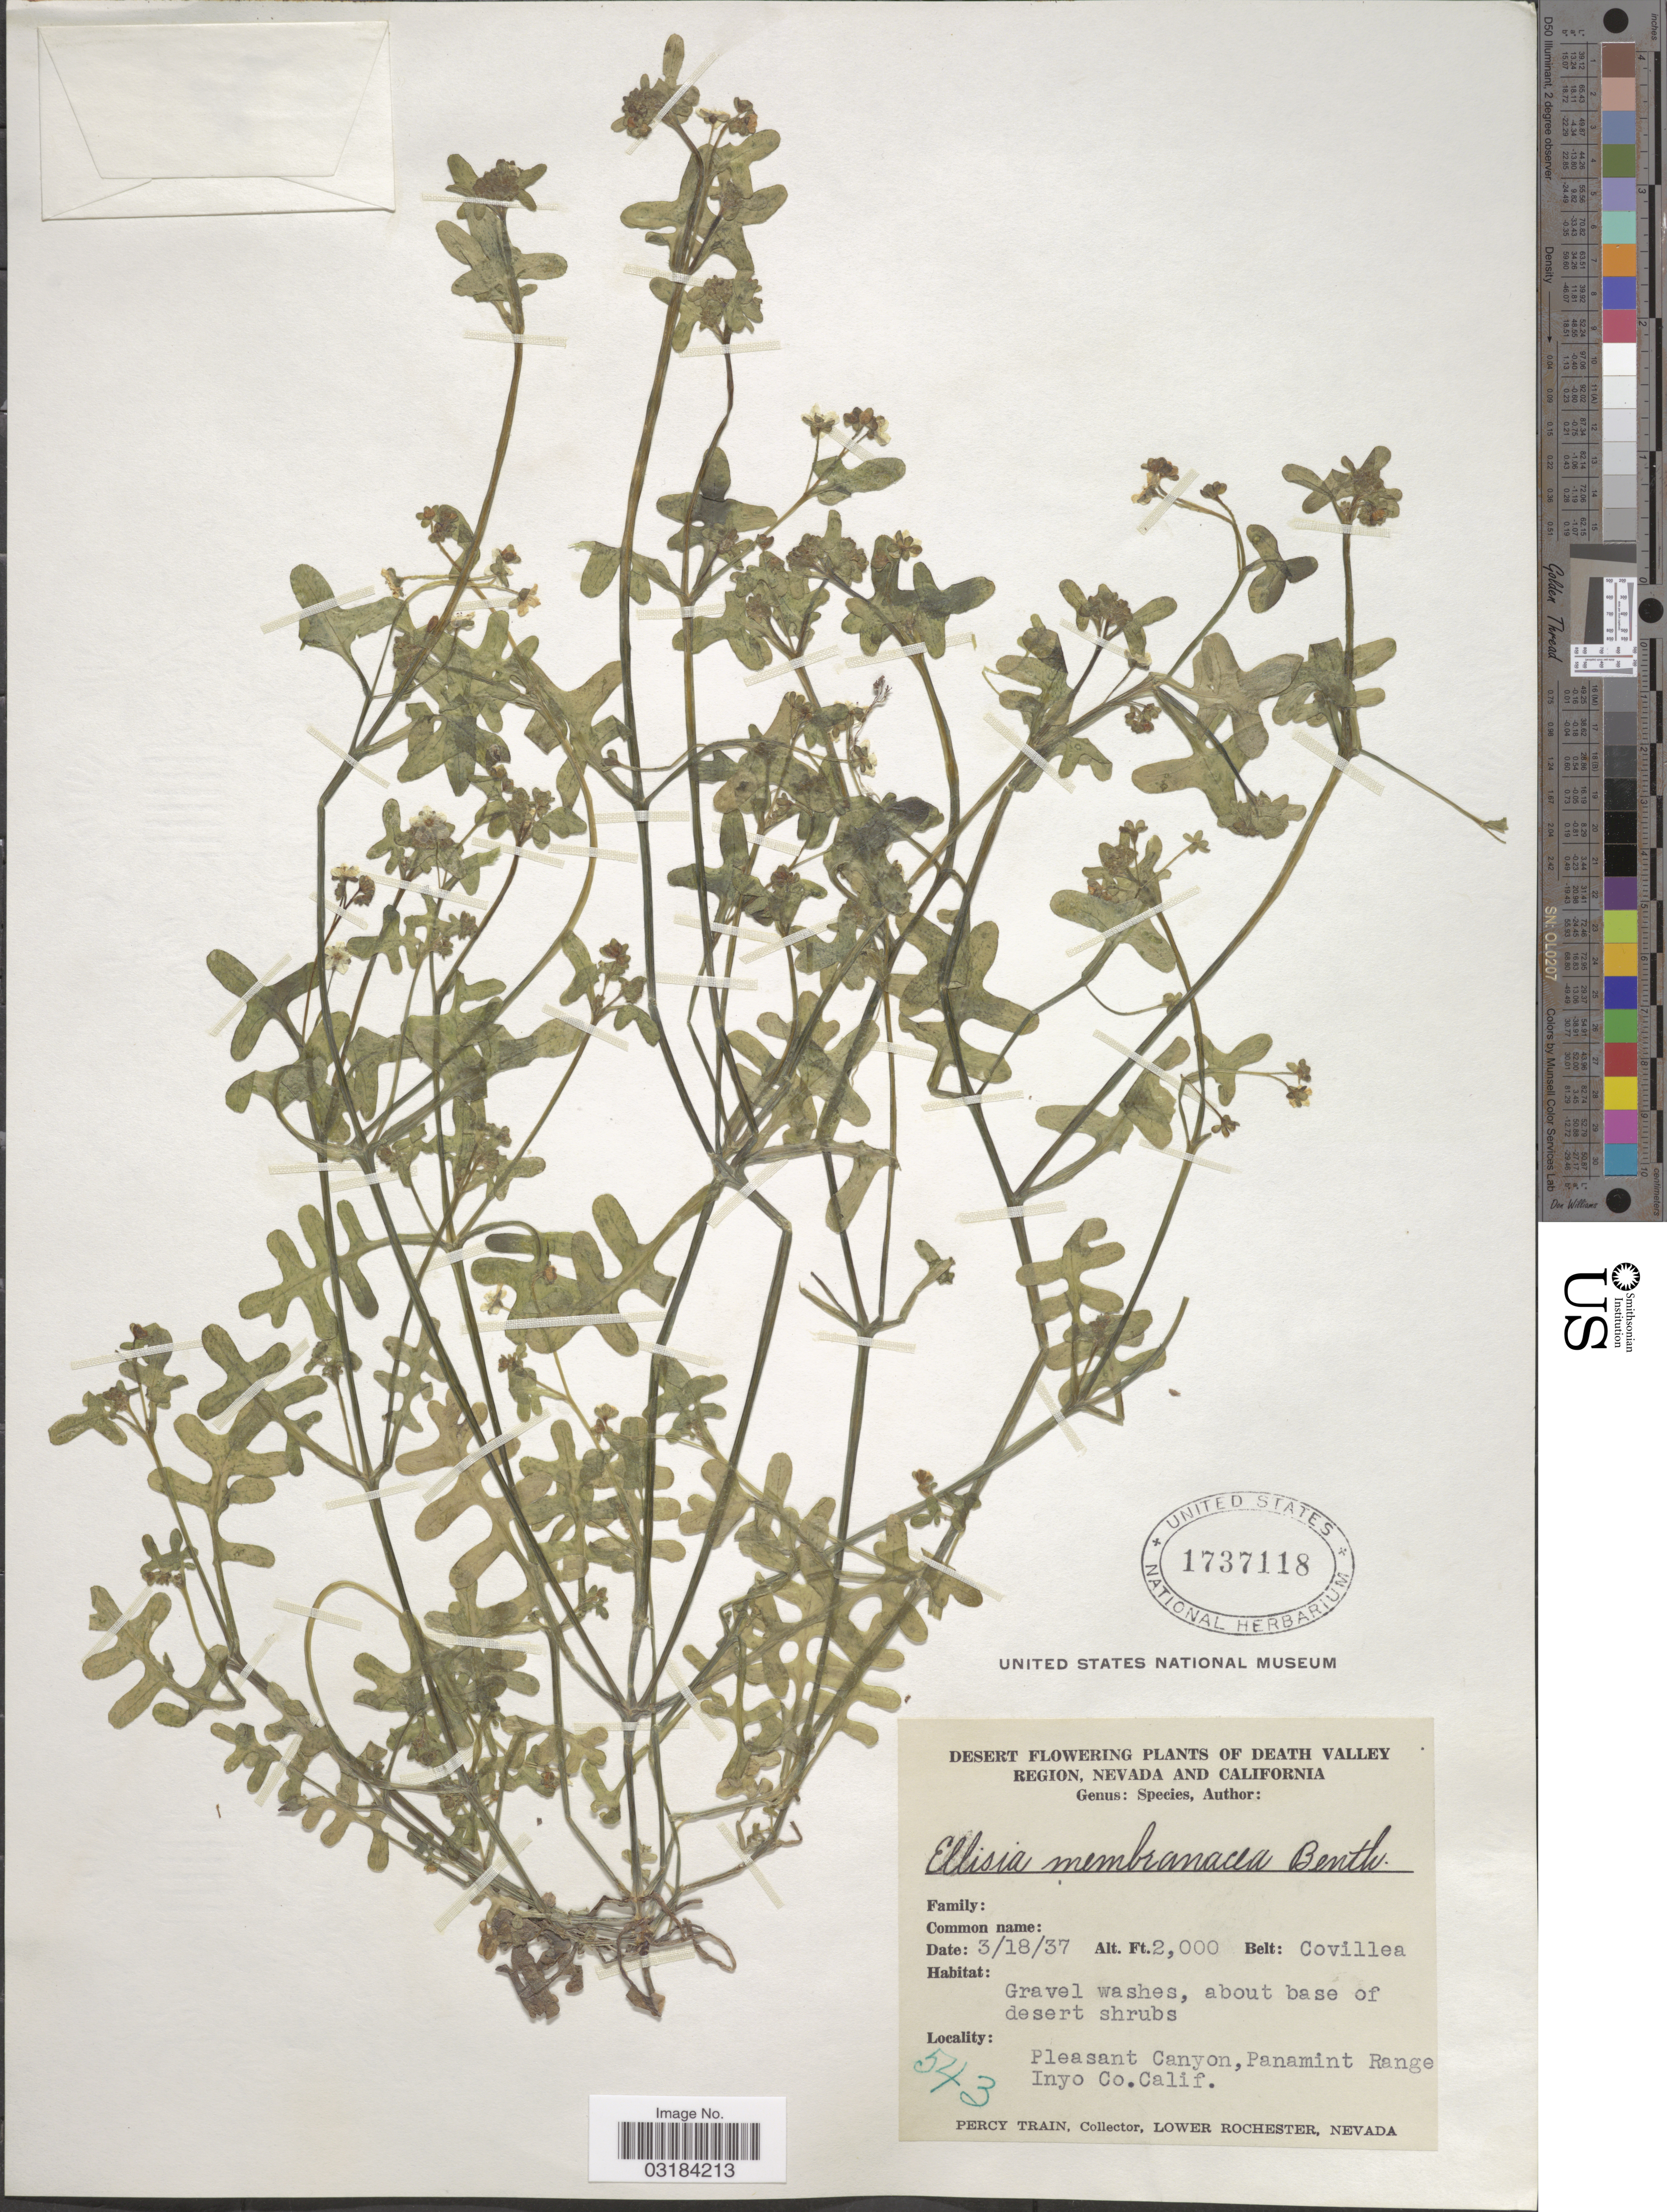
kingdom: Plantae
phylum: Tracheophyta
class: Magnoliopsida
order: Boraginales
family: Hydrophyllaceae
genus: Pholistoma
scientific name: Pholistoma membranaceum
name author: (Benth.) Constance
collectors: P. Train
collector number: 543?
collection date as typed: Transcribed d/m/y: 18/3/37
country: United States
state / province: California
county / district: Inyo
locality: Pleasant Canyon, Panamint Range, Inyo Co.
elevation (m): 610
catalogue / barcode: US 1737118